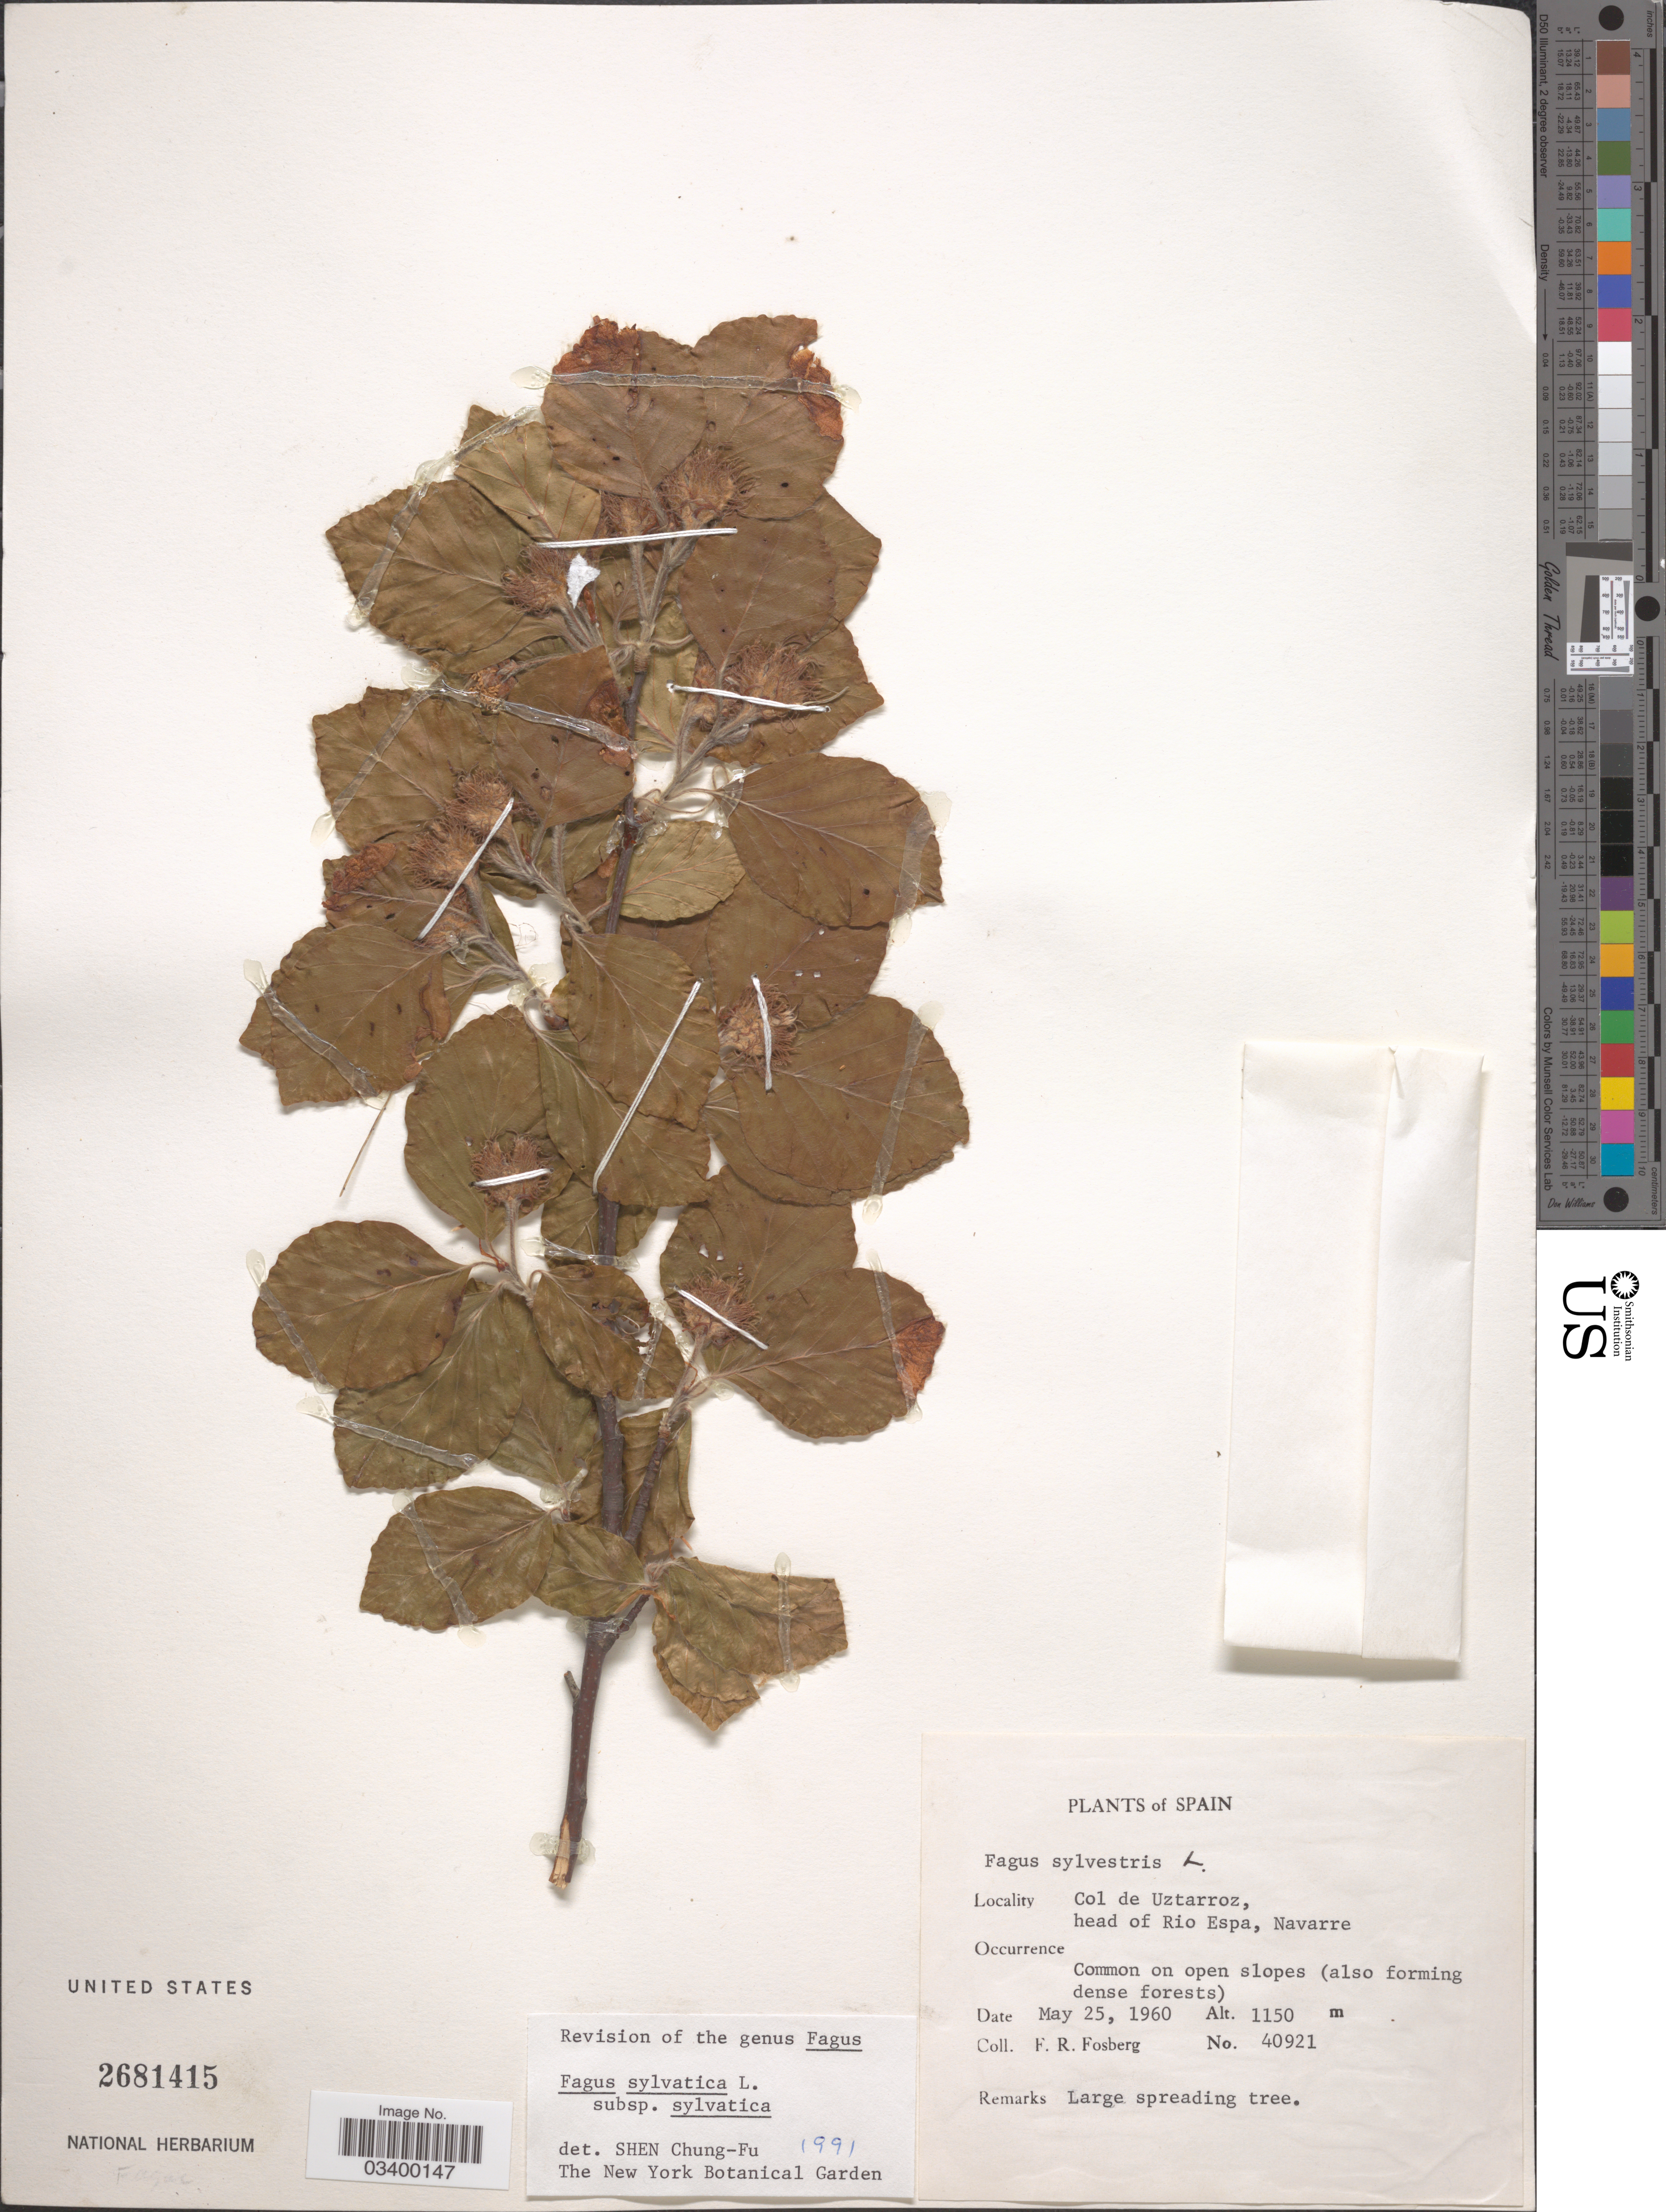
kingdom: Plantae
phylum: Tracheophyta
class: Magnoliopsida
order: Fagales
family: Fagaceae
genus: Fagus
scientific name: Fagus sylvatica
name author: L.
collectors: F. R. Fosberg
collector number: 40921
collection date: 1960-05-25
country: Spain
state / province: Navarra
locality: Col de Uztarroz, head of Rio Espa, Navarre.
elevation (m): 1150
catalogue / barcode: US 2681415